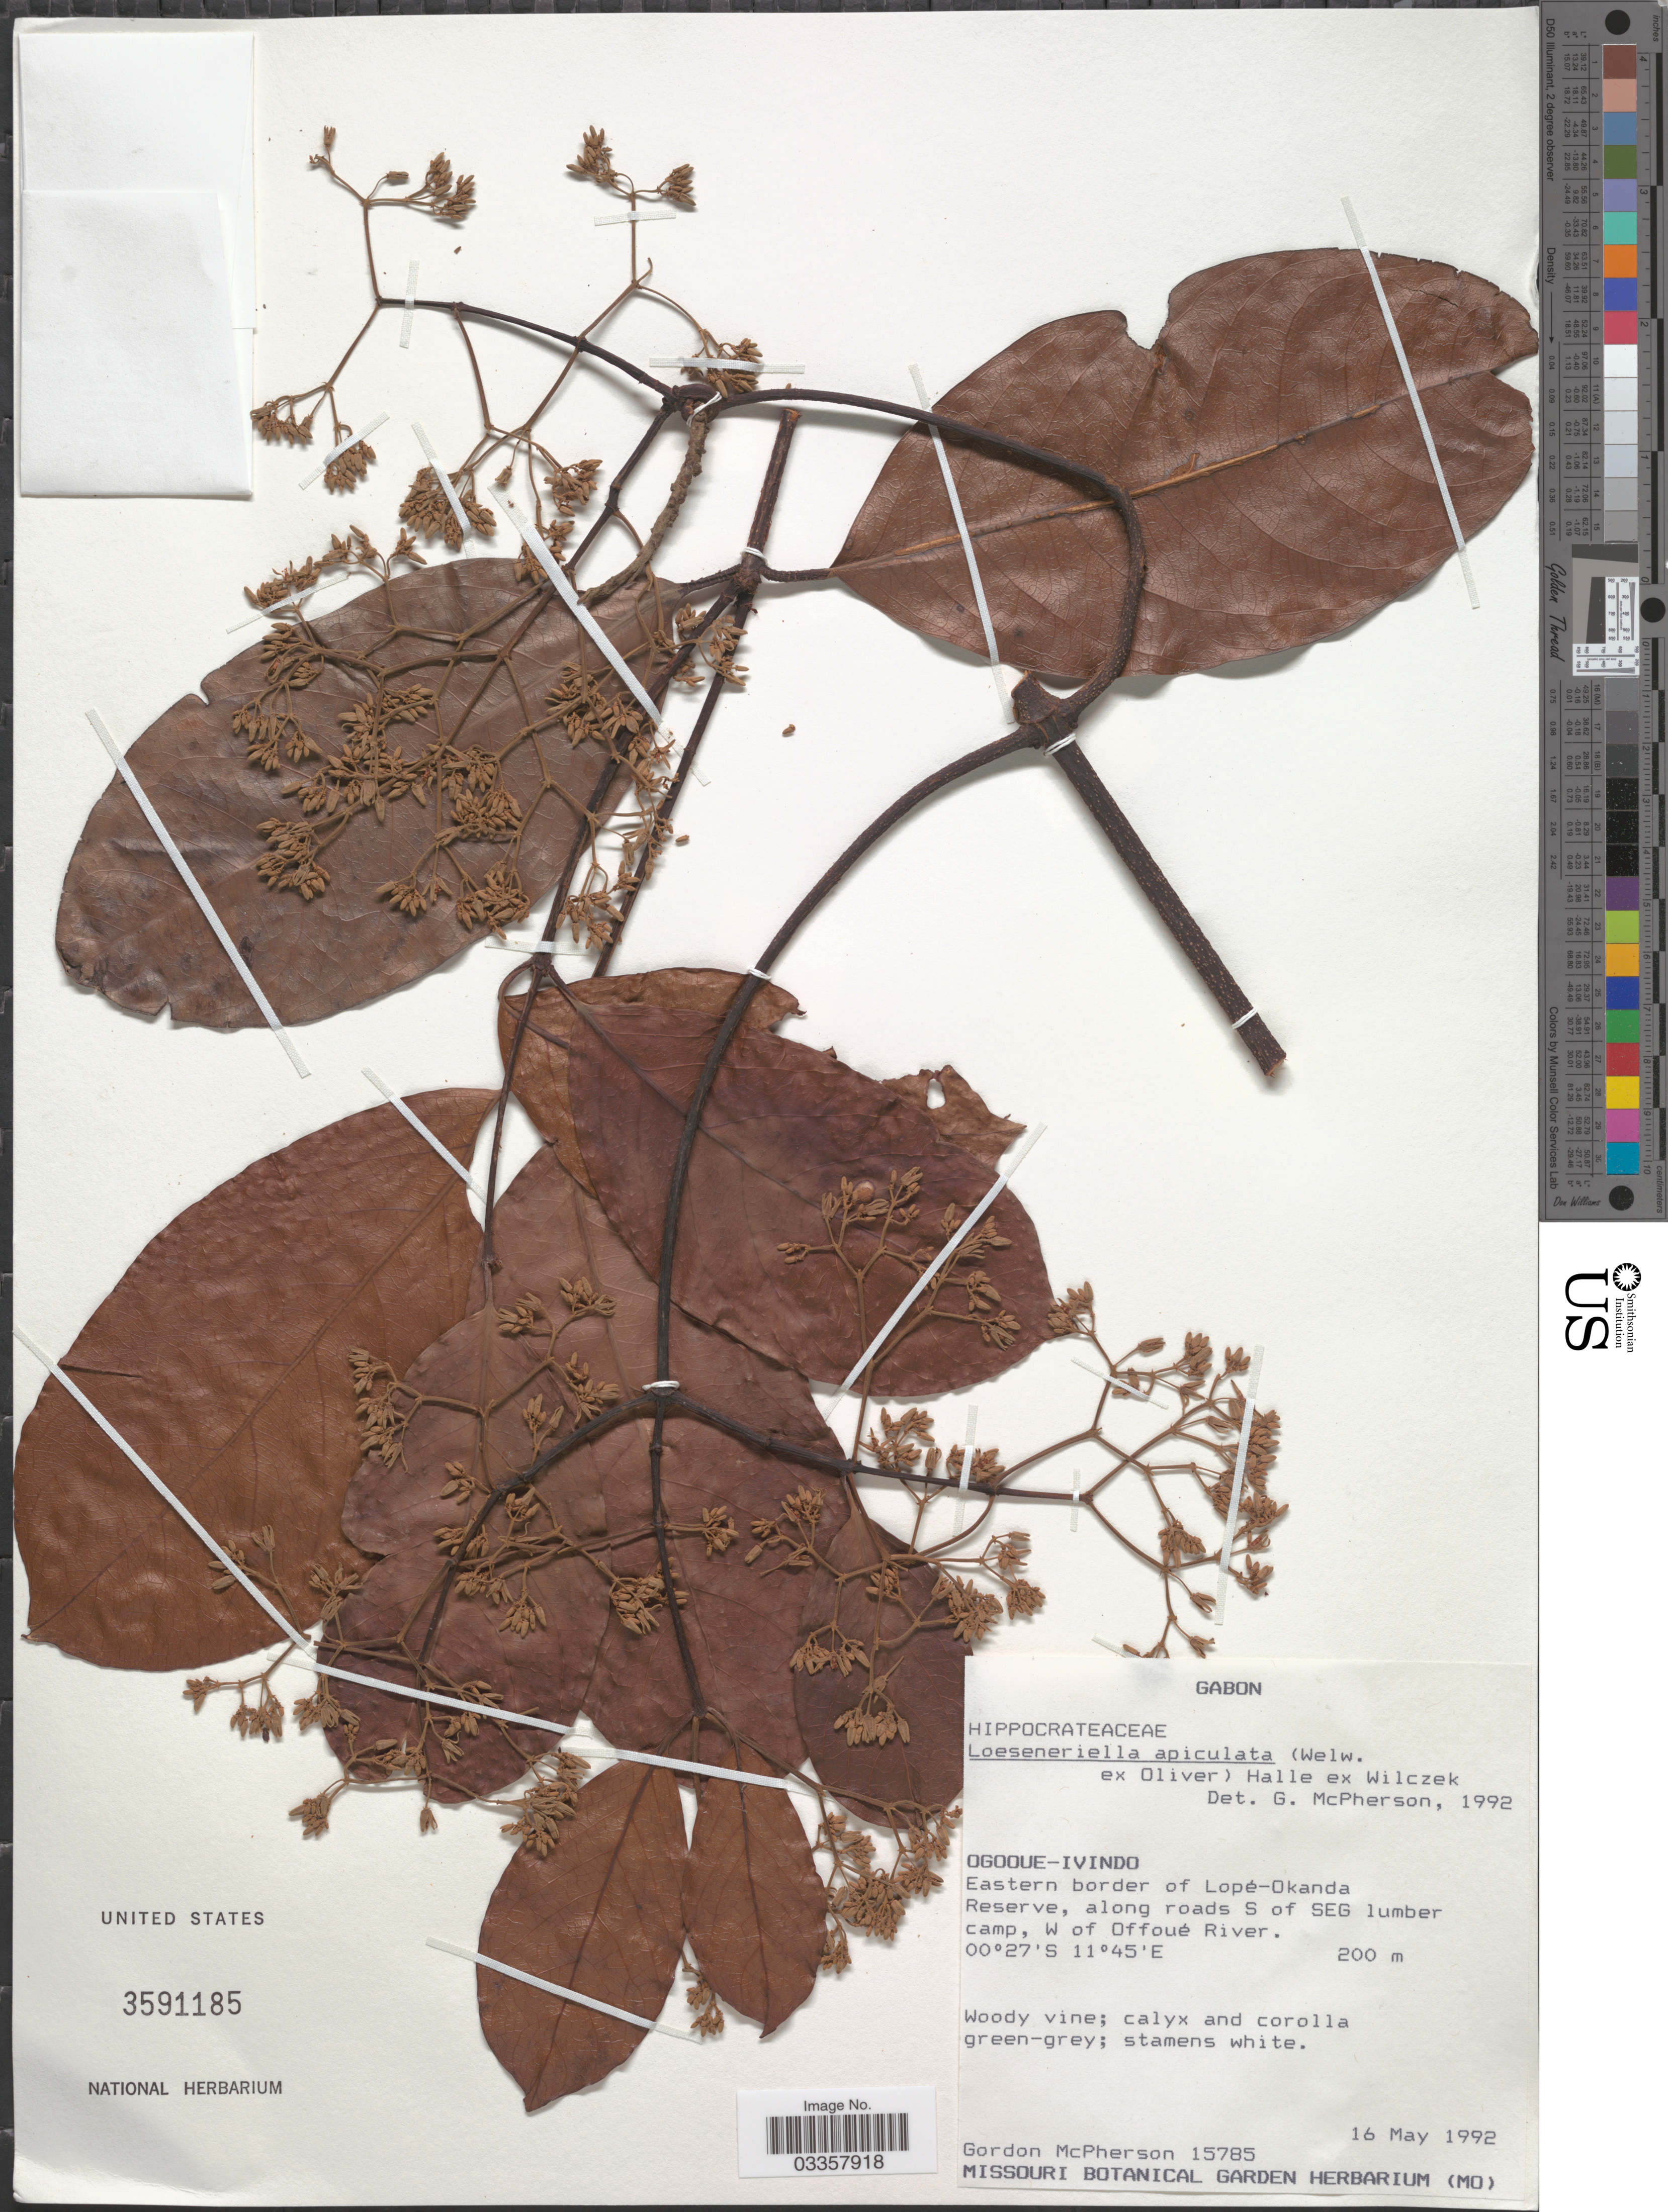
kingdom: Plantae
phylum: Tracheophyta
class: Magnoliopsida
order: Celastrales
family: Celastraceae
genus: Loeseneriella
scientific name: Loeseneriella apiculata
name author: (Welw. ex Oliv.) N. Hallé ex R. Wilczek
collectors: G. D. McPherson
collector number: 15785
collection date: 1992-05-16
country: Gabon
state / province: Ogooue-Ivindo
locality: Eastern border of Lopé-Okanda Reserve, along roads S of SEG lumber camp, W of Offoué River.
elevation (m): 200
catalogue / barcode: US 3591185